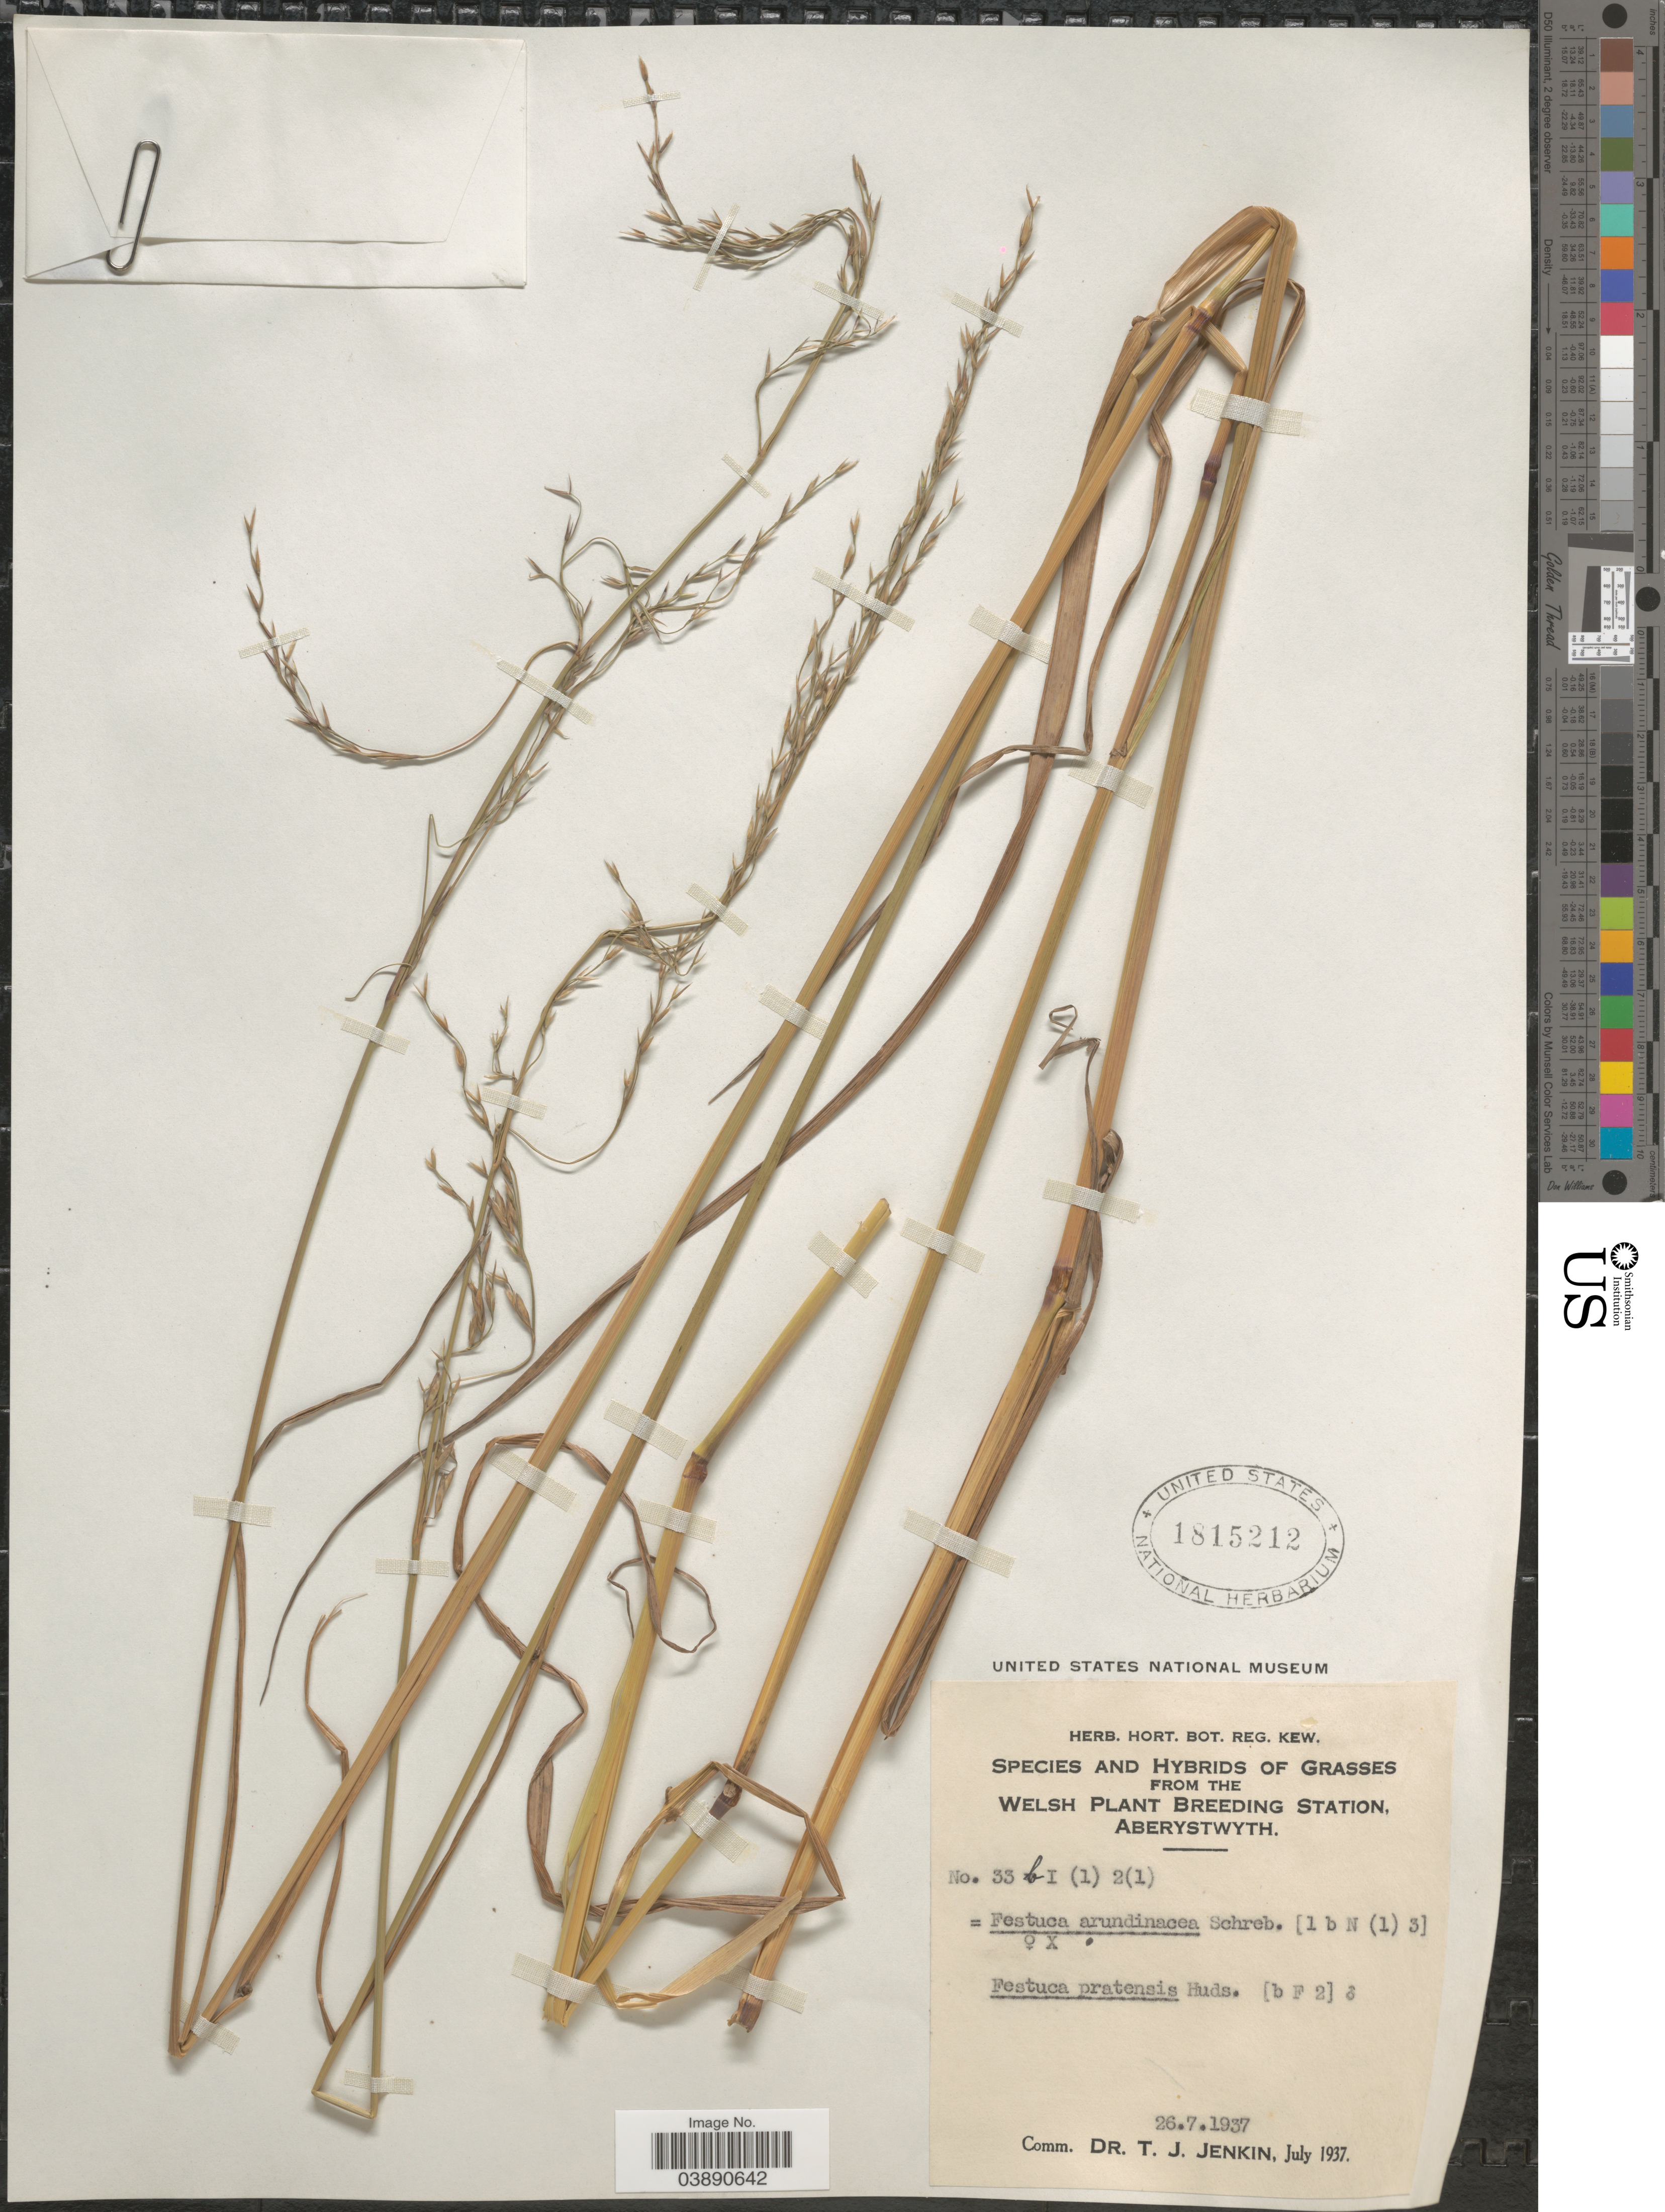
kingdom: Plantae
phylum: Tracheophyta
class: Liliopsida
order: Poales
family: Poaceae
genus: Festuca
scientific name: Festuca sp.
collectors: Ex herb. Hort. Bot. Reg. Kew.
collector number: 33 b I (1) 2 (1)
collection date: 1937-07-26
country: United Kingdom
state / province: Wales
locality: Welsh Plant Breeding Station, Aberystwyth.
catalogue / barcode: US 1815212